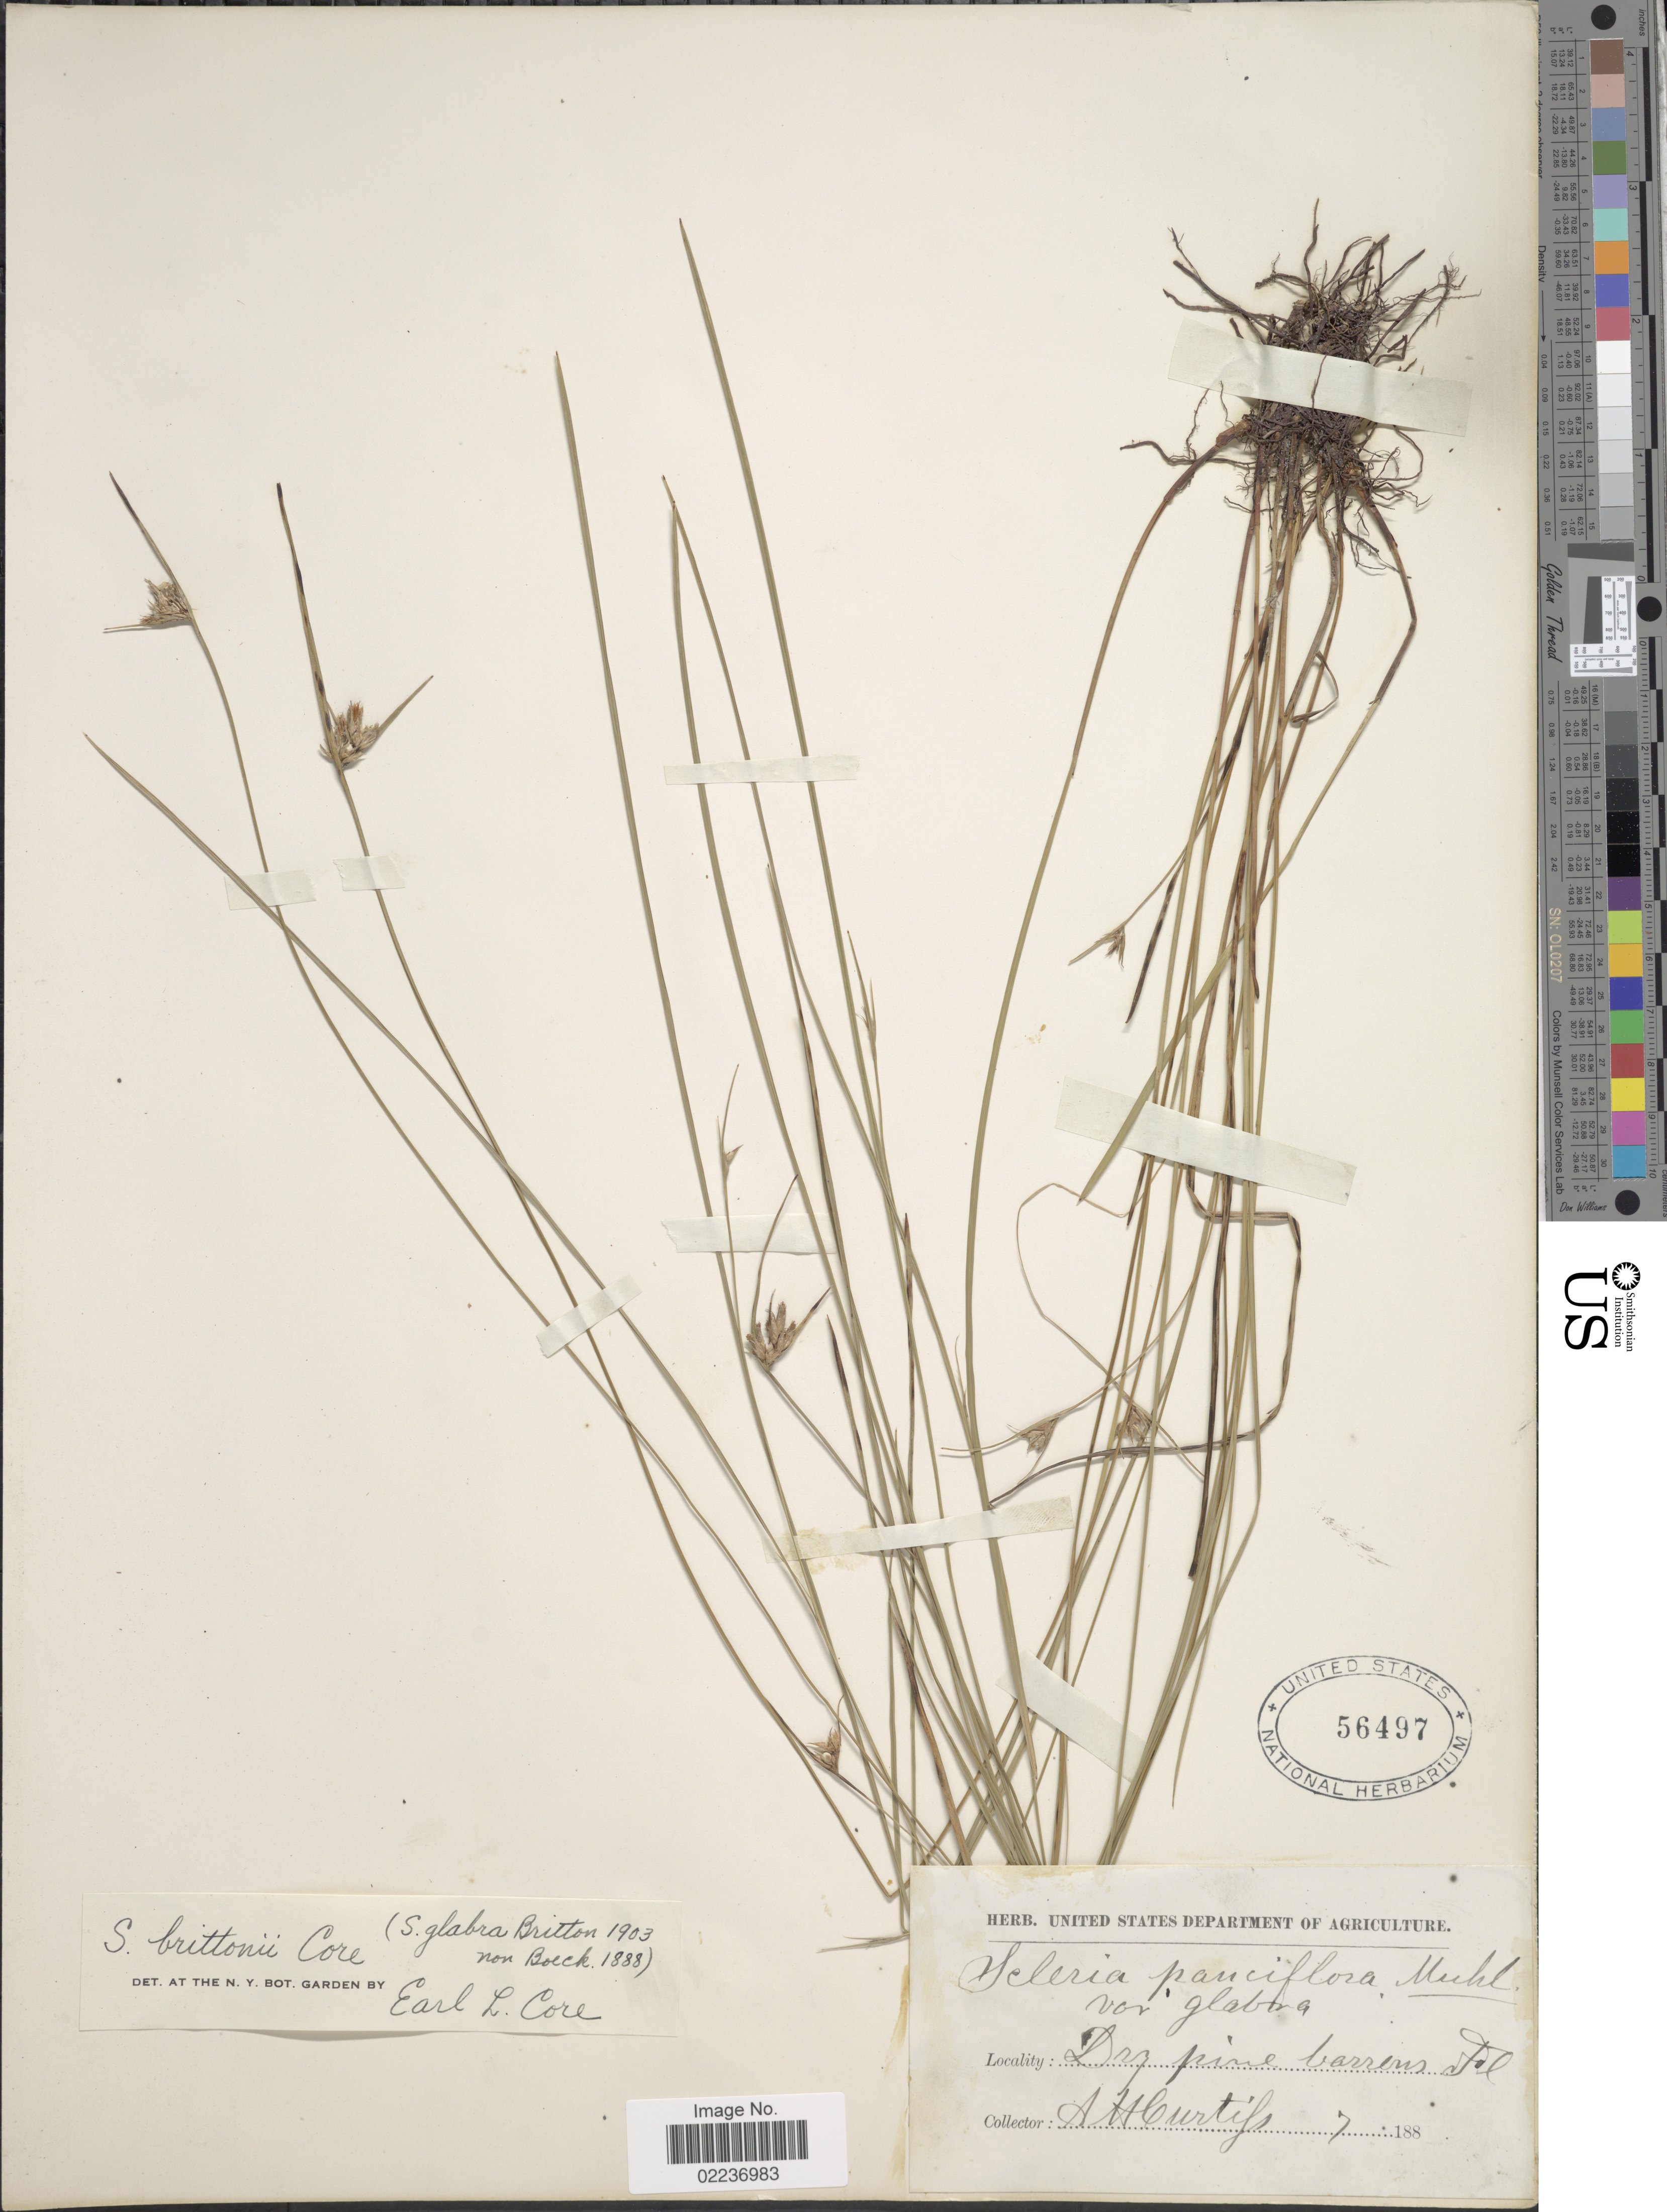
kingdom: Plantae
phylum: Tracheophyta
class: Liliopsida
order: Poales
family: Cyperaceae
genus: Scleria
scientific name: Scleria brittonii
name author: Core ex Small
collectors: A. H. Curtiss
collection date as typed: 188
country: United States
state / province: Florida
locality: Dry pine barrens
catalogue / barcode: US 56497